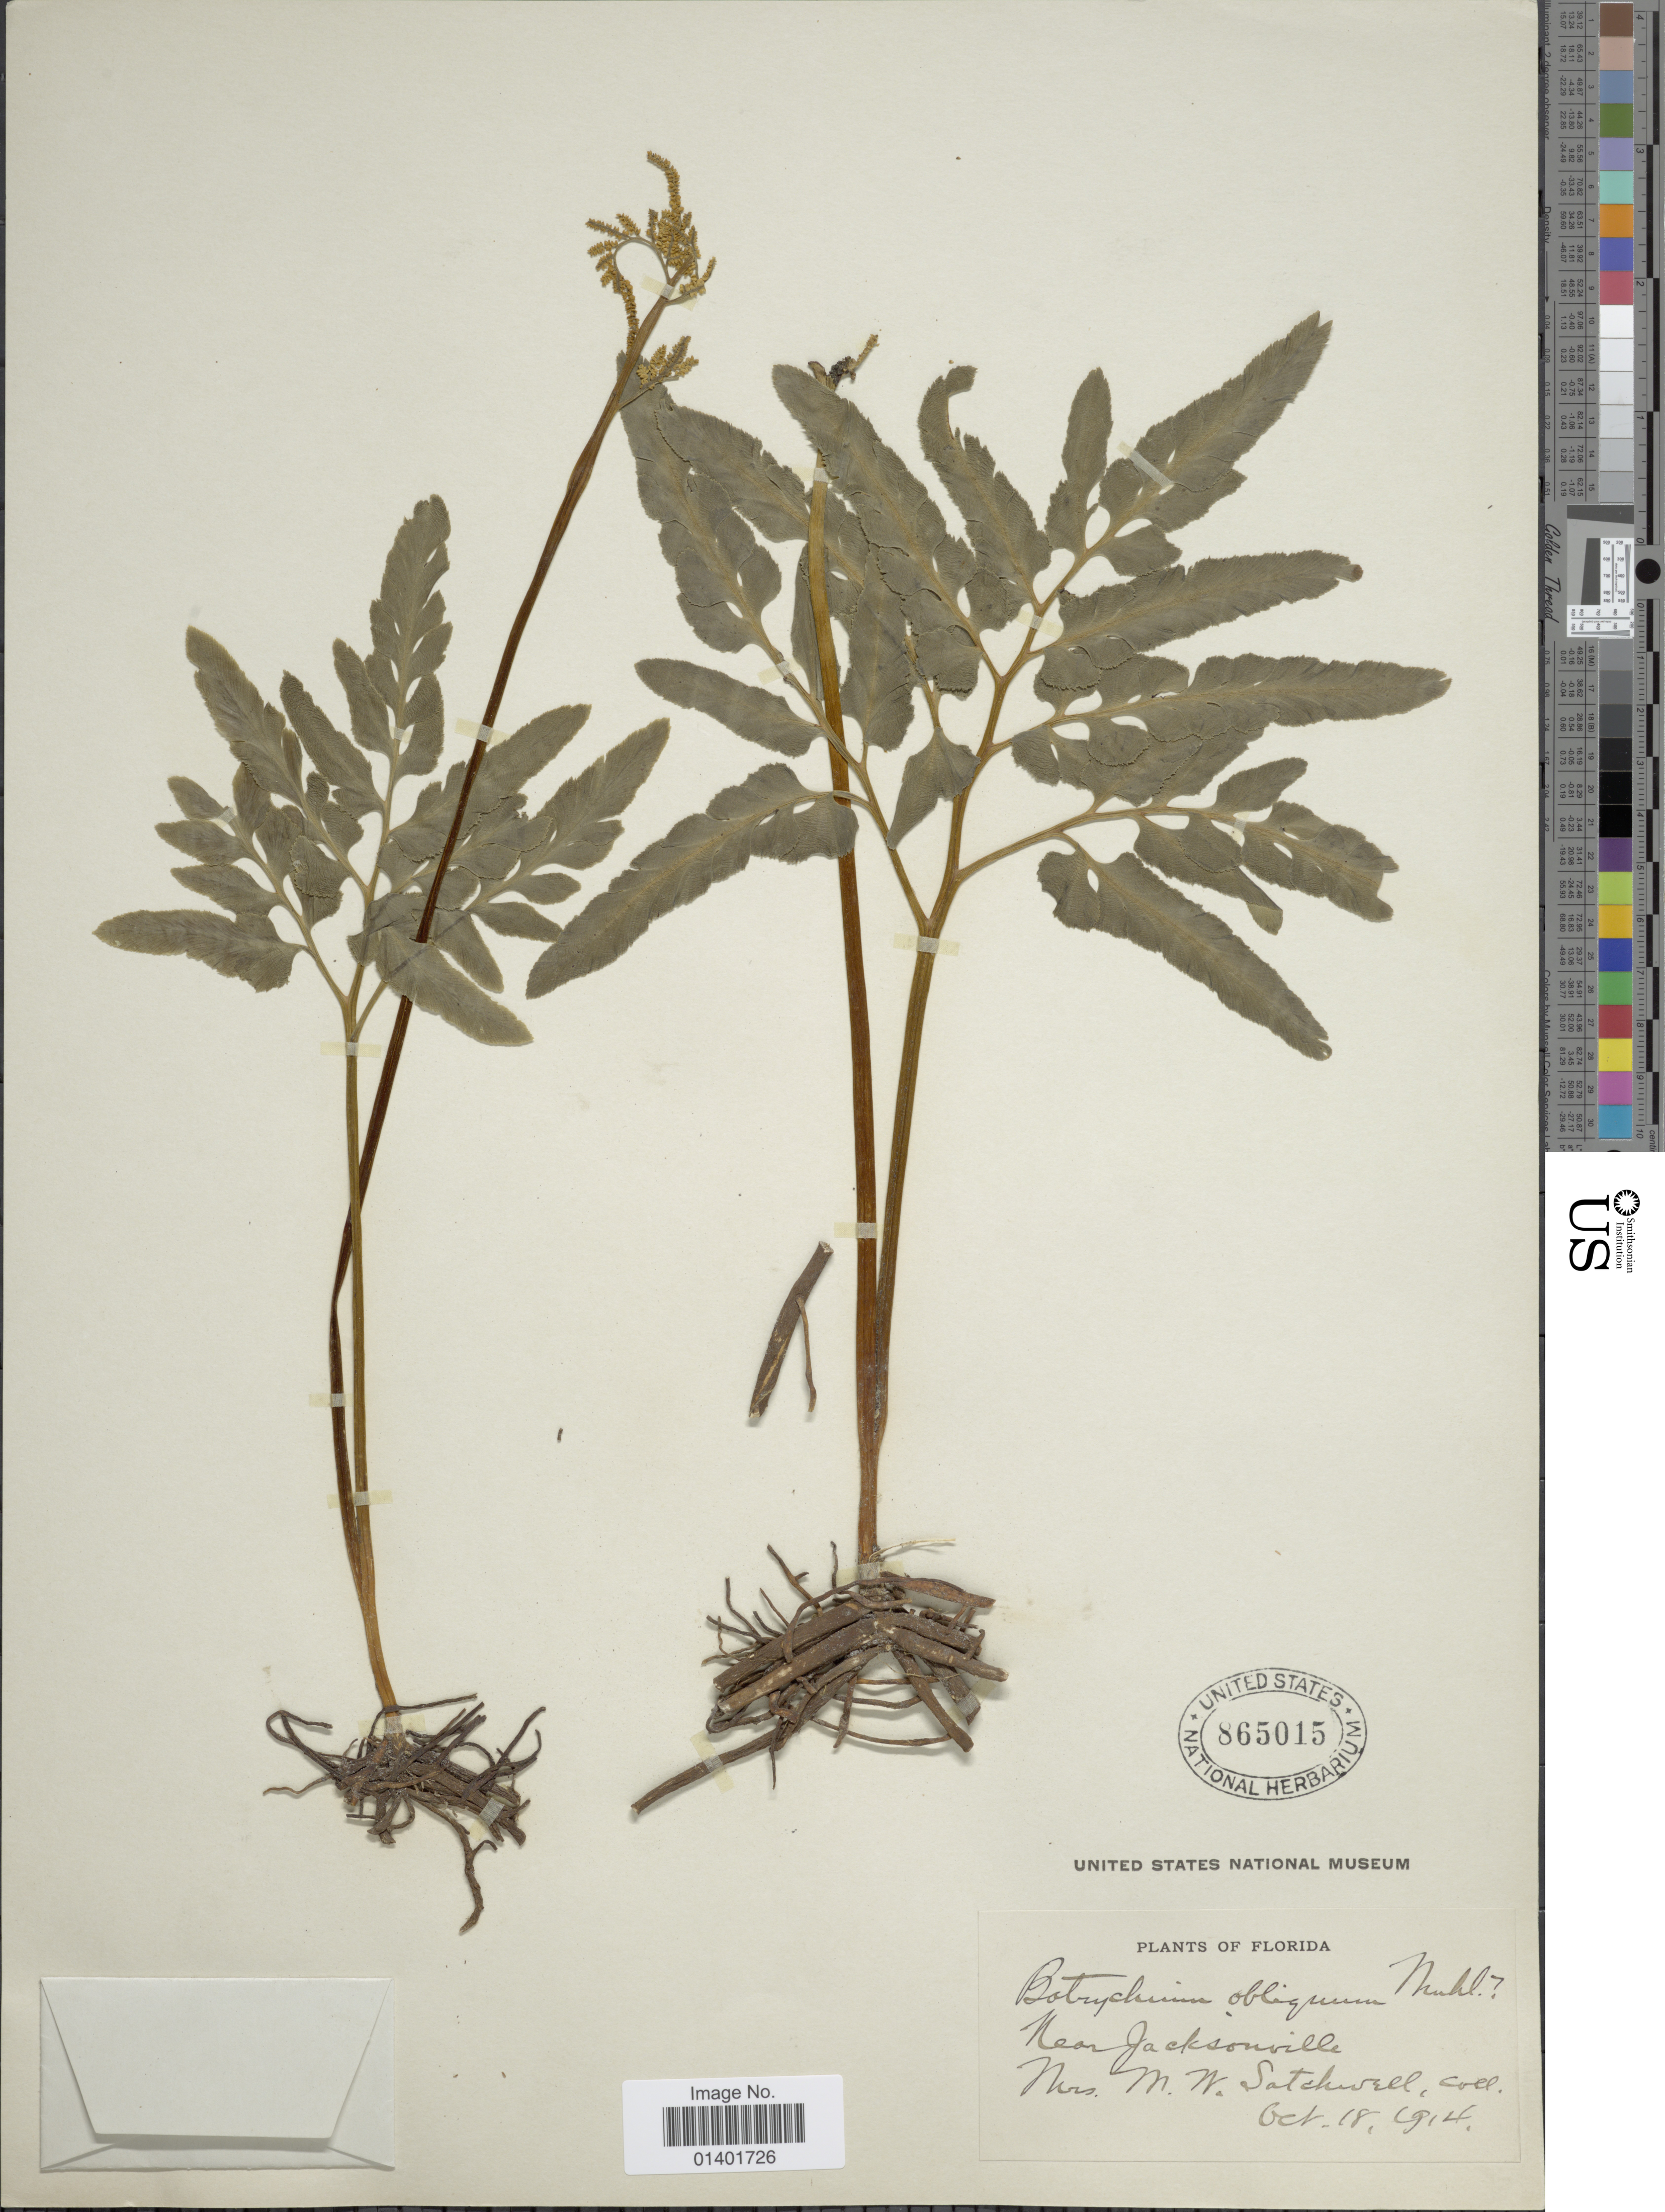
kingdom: Plantae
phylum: Tracheophyta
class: Polypodiopsida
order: Ophioglossales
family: Ophioglossaceae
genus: Botrychium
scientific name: Botrychium dissectum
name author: Spreng.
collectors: M. Satchwell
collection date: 1914-10-18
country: United States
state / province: Florida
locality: Near Jacksonville.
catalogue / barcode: US 865015